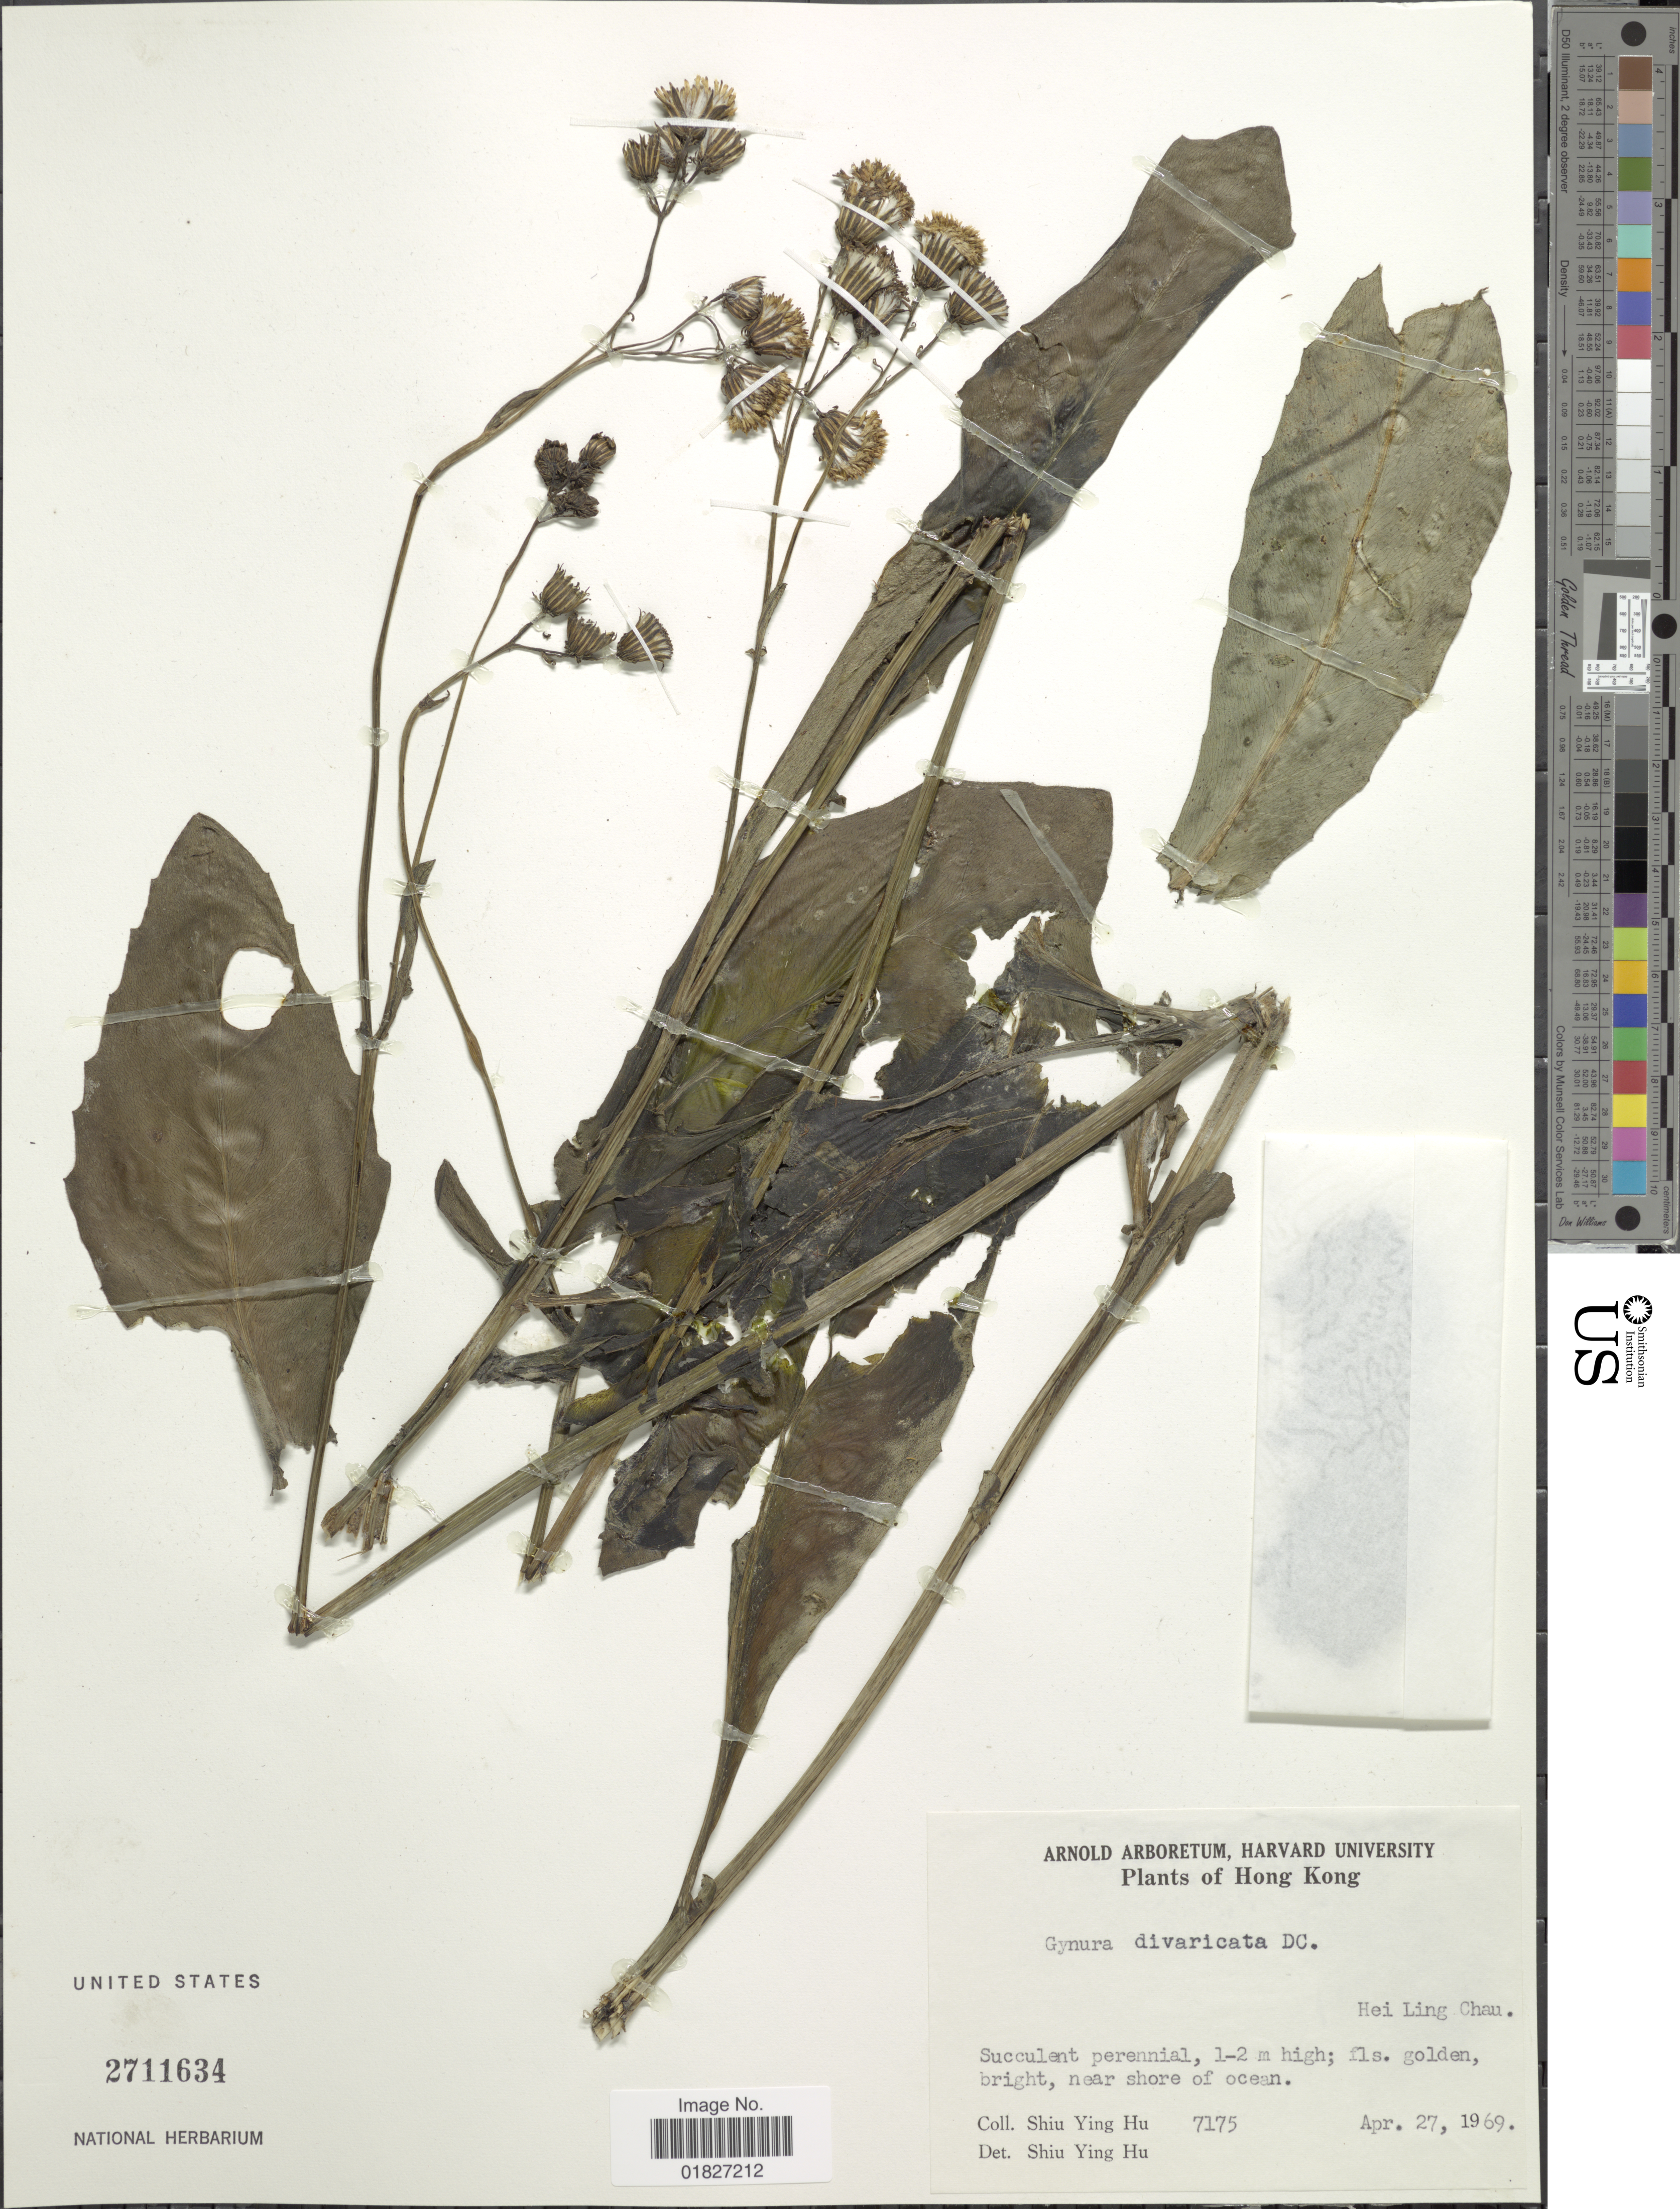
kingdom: Plantae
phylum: Tracheophyta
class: Magnoliopsida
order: Asterales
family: Asteraceae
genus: Gynura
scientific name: Gynura divaricata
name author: (L.) DC.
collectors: S. Y. Hu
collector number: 7175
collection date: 1969-04-27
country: China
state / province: Hong Kong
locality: Hei Ling Chau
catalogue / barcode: US 2711634